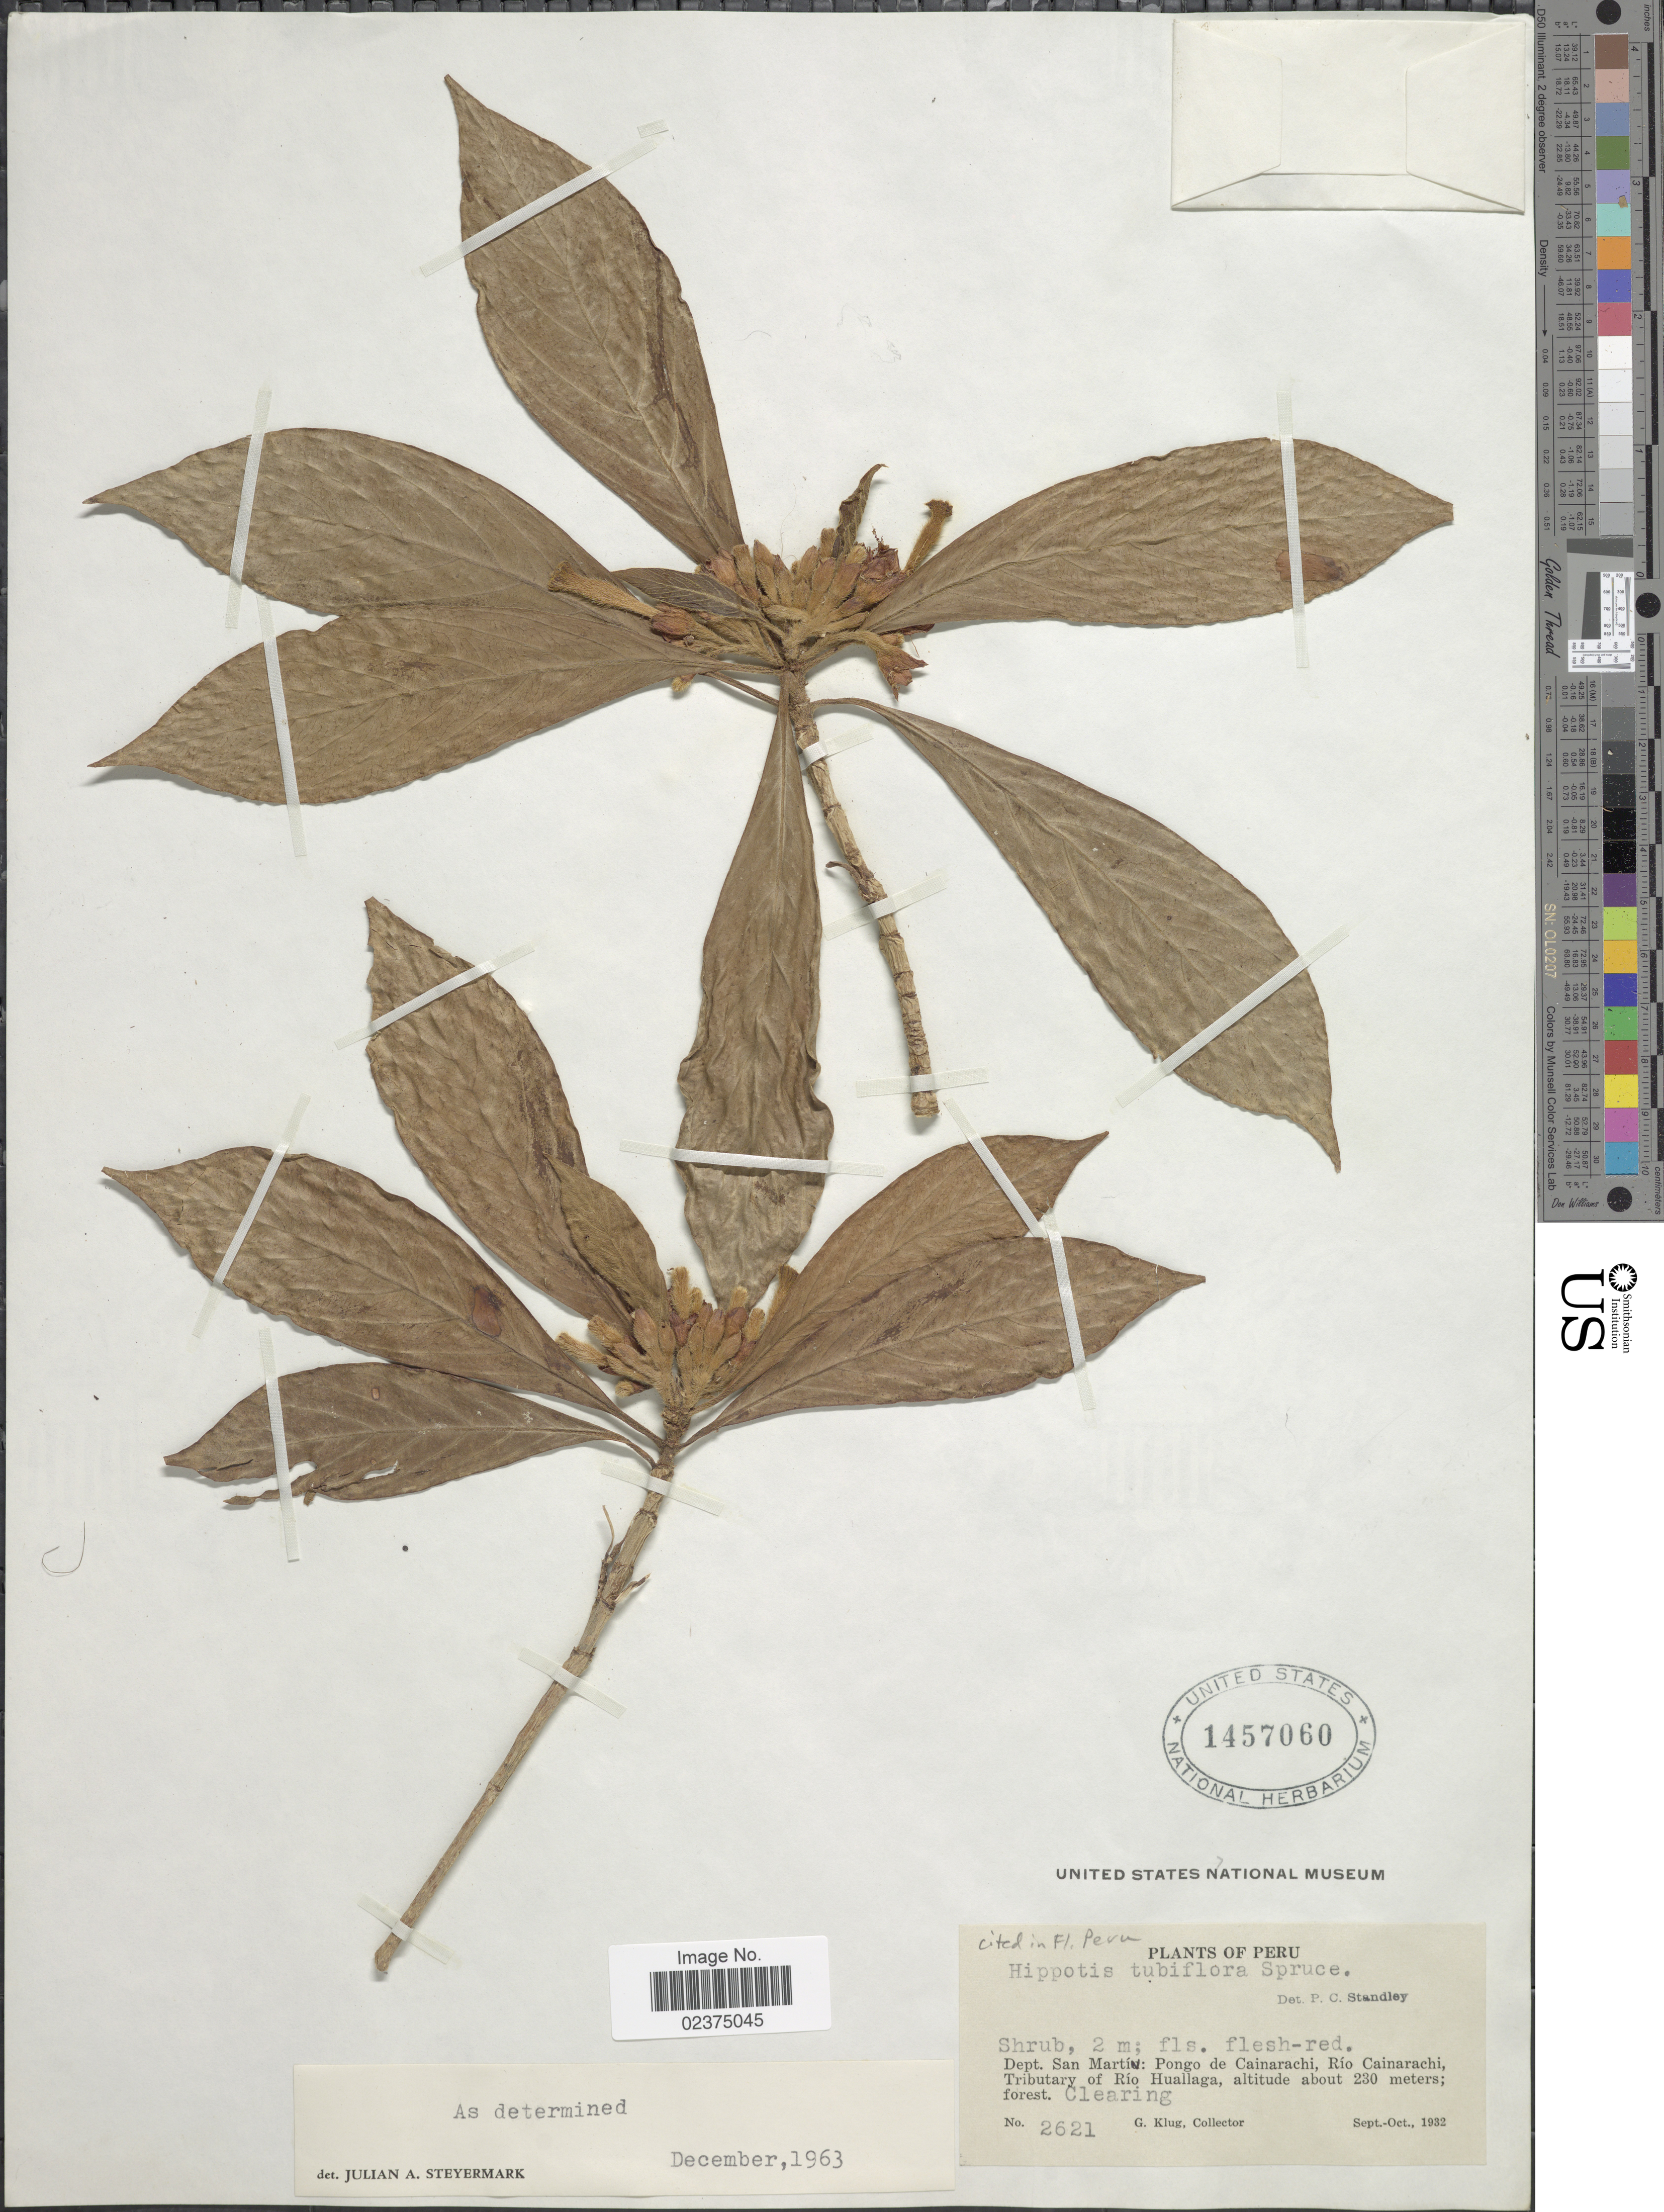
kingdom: Plantae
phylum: Tracheophyta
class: Magnoliopsida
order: Gentianales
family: Rubiaceae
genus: Hippotis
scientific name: Hippotis tubiflora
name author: Spruce ex K. Schum.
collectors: G. Klug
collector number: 2621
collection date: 1932-09/1932-10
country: Peru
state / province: San Martín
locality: Pongo de Cainarachi, Rio cainarachi, Tributary of Rio Huallaga, Clearing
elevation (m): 230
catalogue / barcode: US 1457060